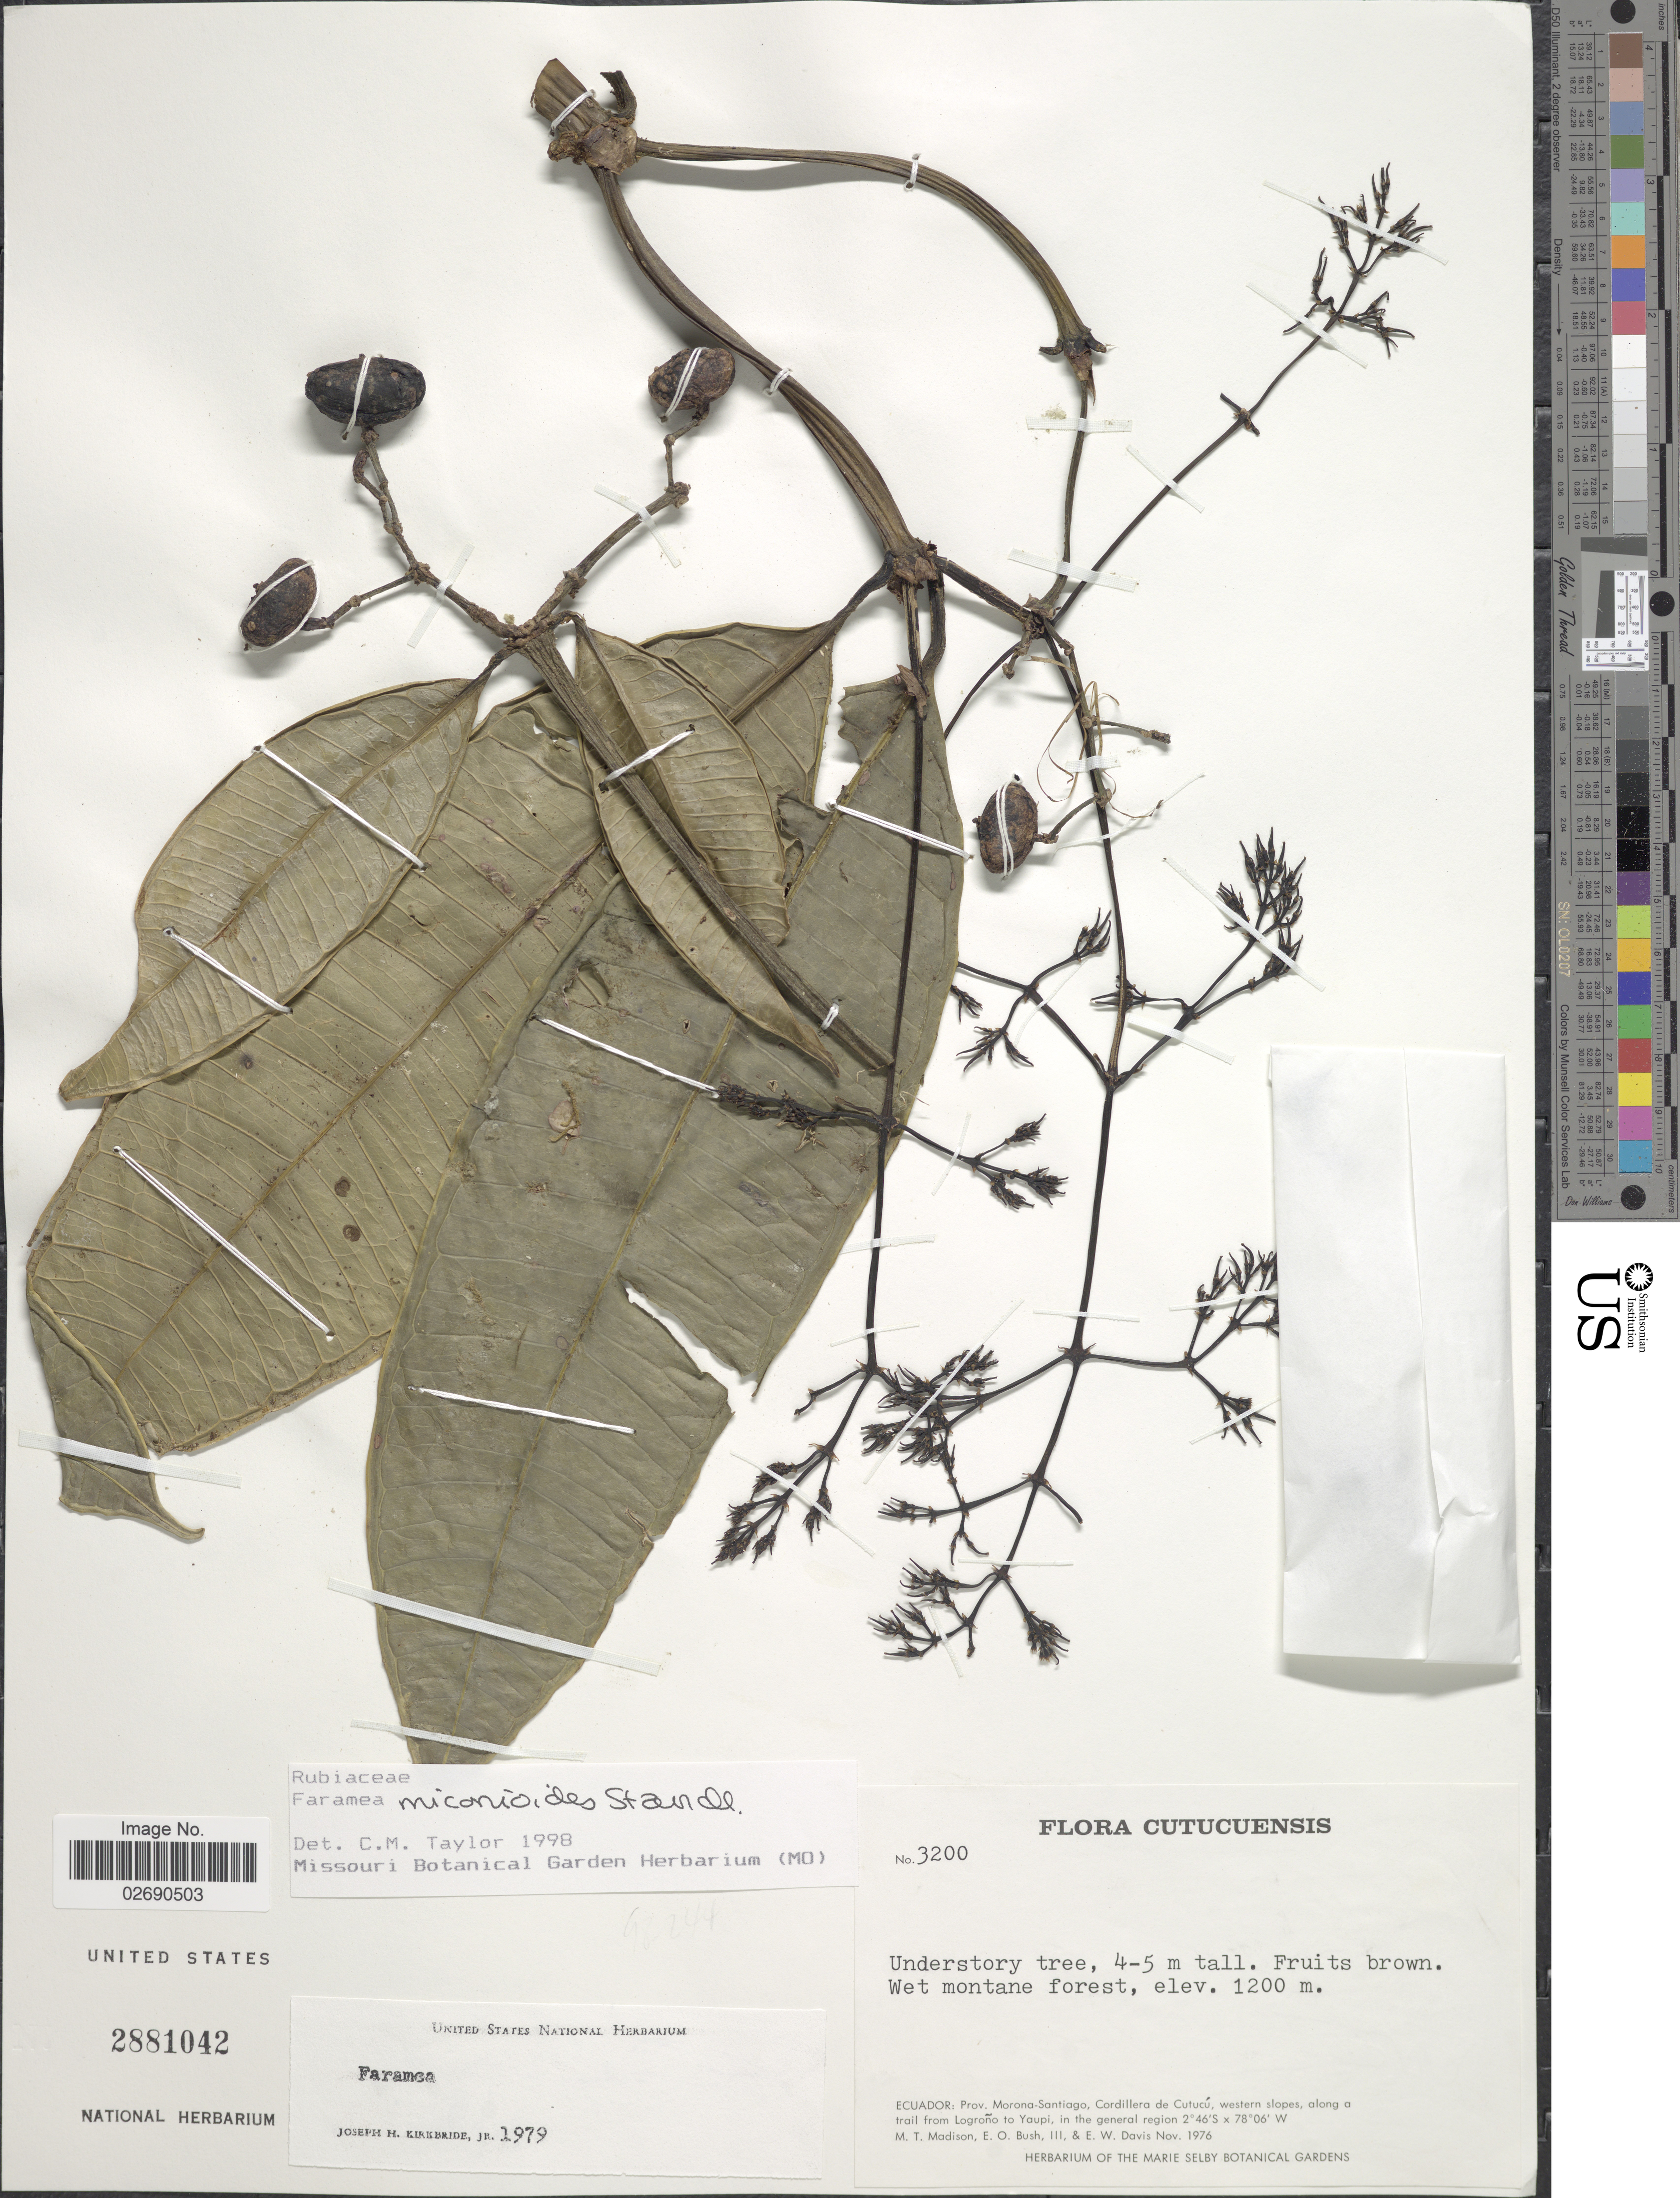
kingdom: Plantae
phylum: Tracheophyta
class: Magnoliopsida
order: Gentianales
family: Rubiaceae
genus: Faramea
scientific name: Faramea miconioides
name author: Standl.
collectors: M. T. Madison, E. O. Bush & E. W. Davis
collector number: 3200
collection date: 1976-11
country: Ecuador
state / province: Morona-Santiago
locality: Cutucuensis, Cordillera de Cutucu, western slopes, along a trail from Logrono to Yaupi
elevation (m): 1200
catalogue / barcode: US 2881042